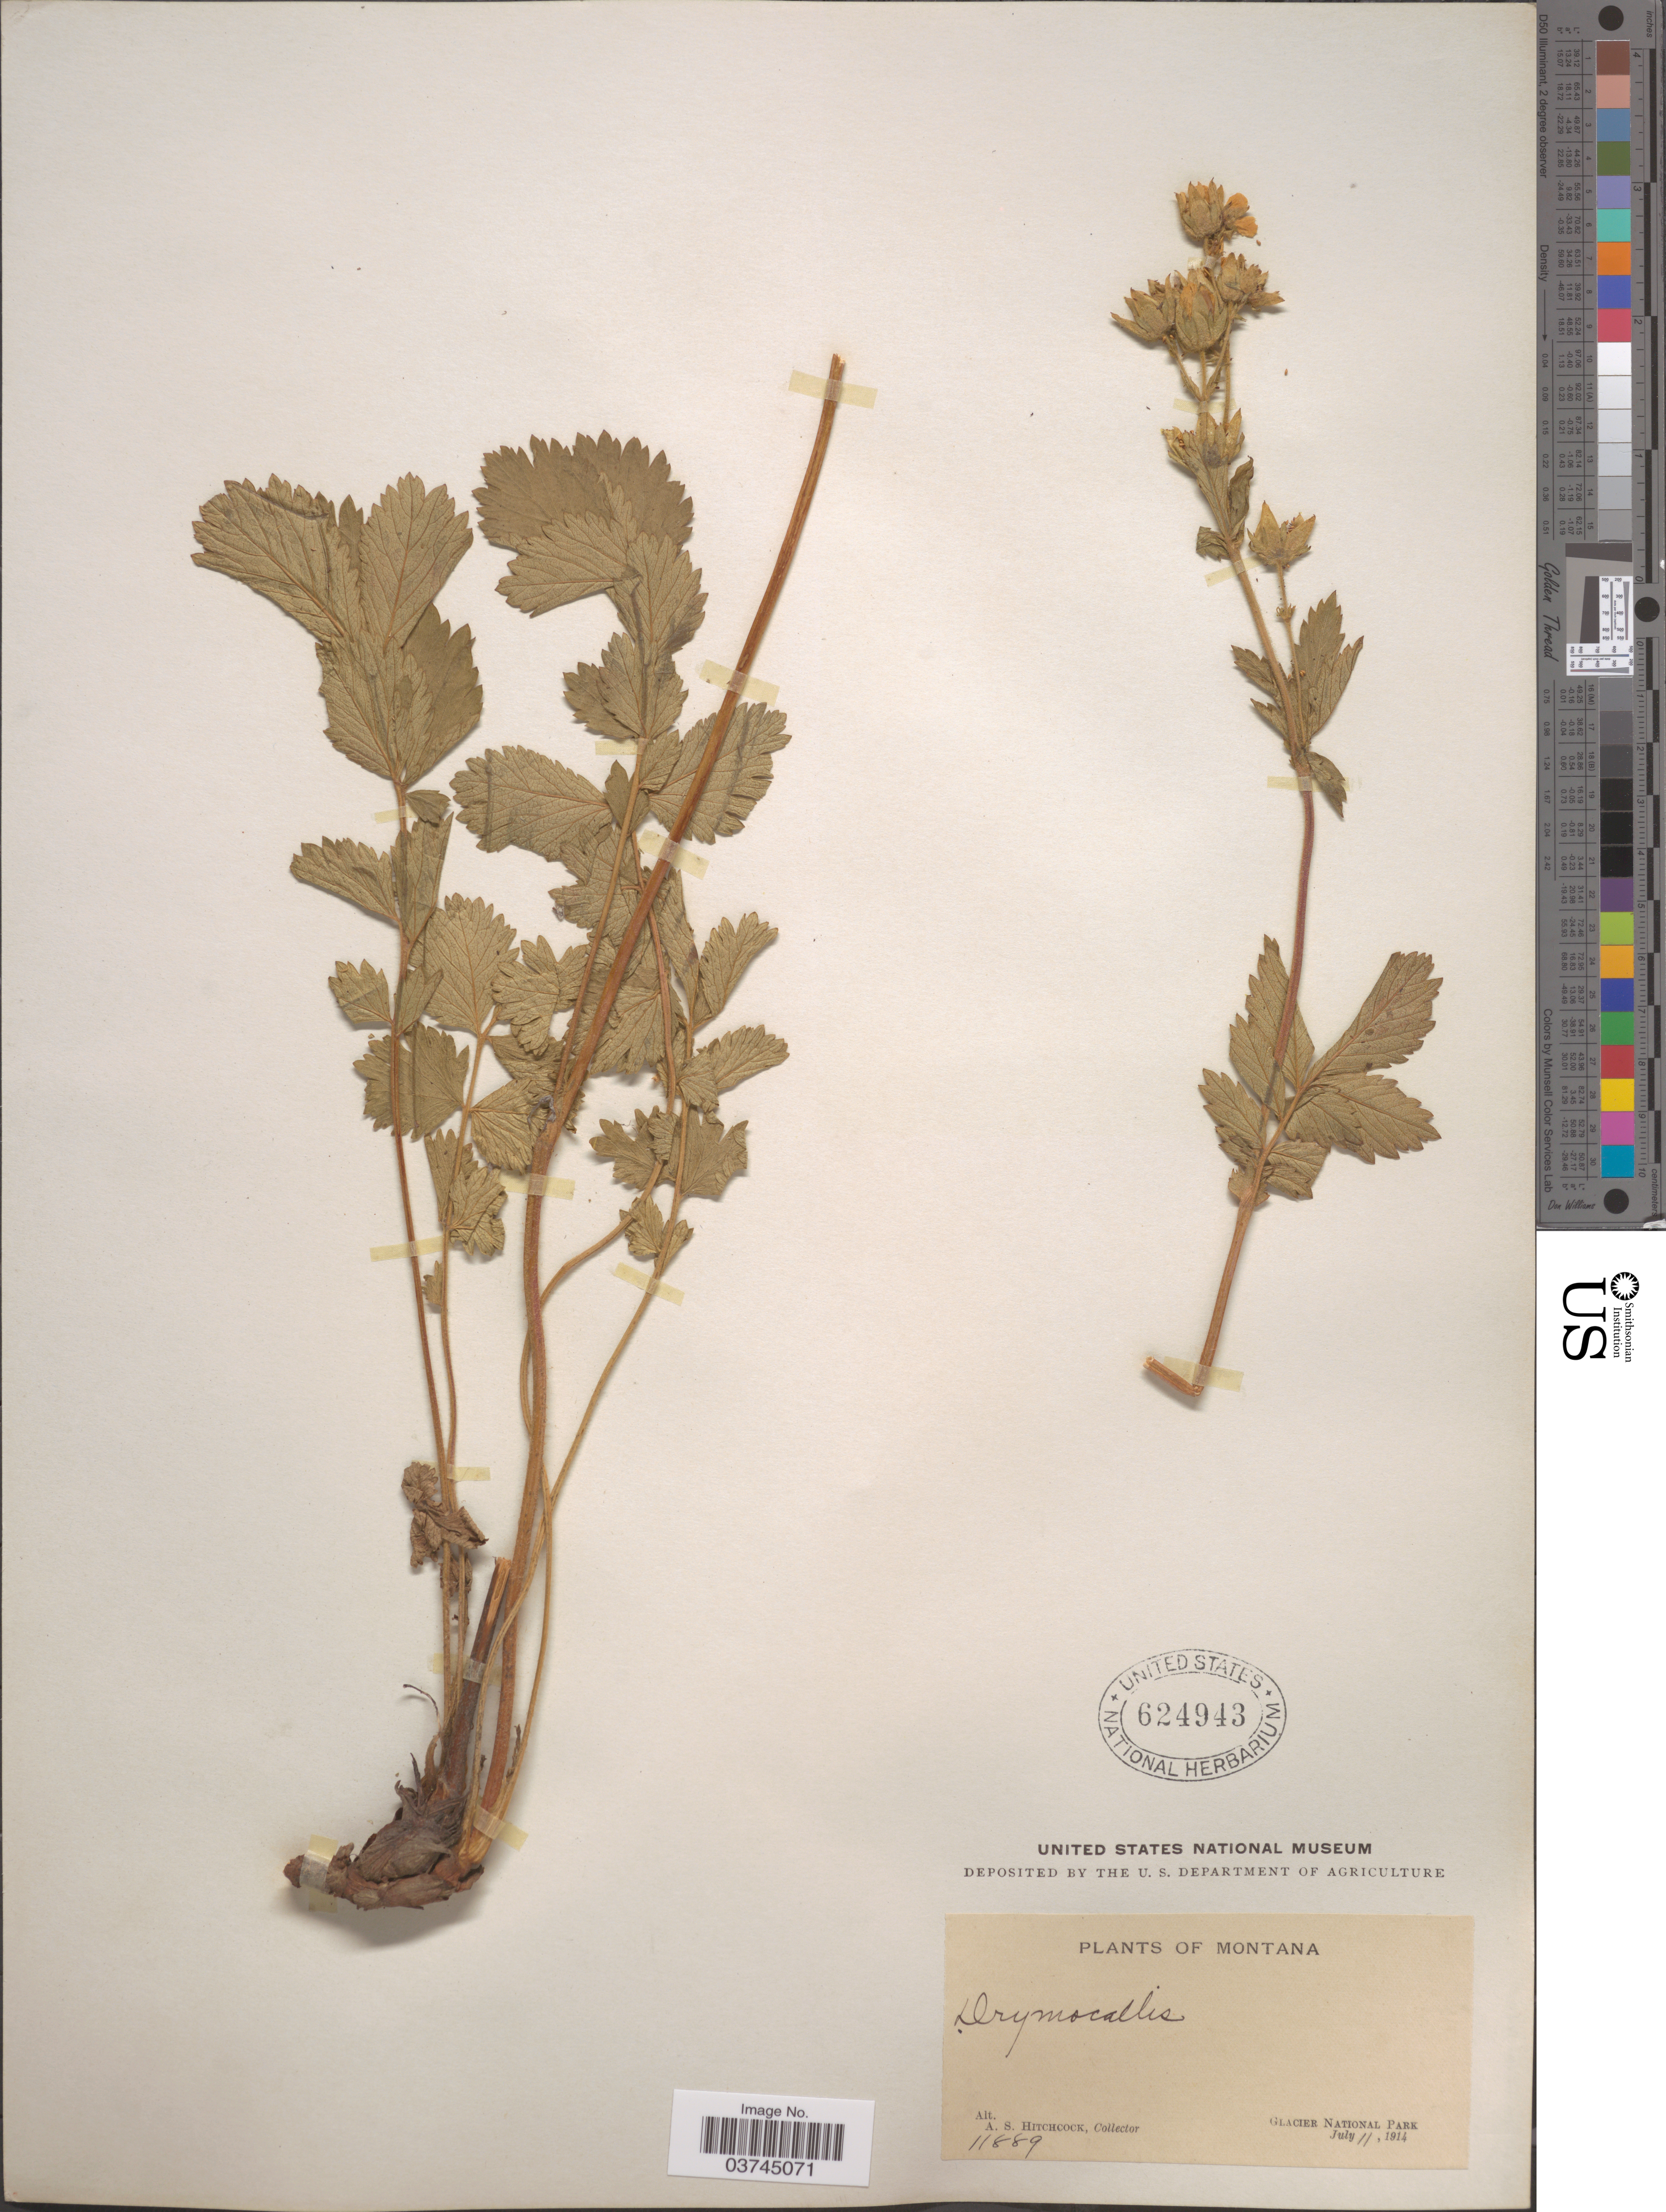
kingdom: Plantae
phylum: Tracheophyta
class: Magnoliopsida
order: Rosales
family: Rosaceae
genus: Drymocallis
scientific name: Drymocallis arguta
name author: (Pursh) Rydb.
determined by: Strong, Mark T., (BOT), Smithsonian Institution - National Museum of Natural History (UNITED STATES)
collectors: A. S. Hitchcock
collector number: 11889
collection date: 1914-07-11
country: United States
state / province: Montana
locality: Glacier National Park.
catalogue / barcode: US 624943